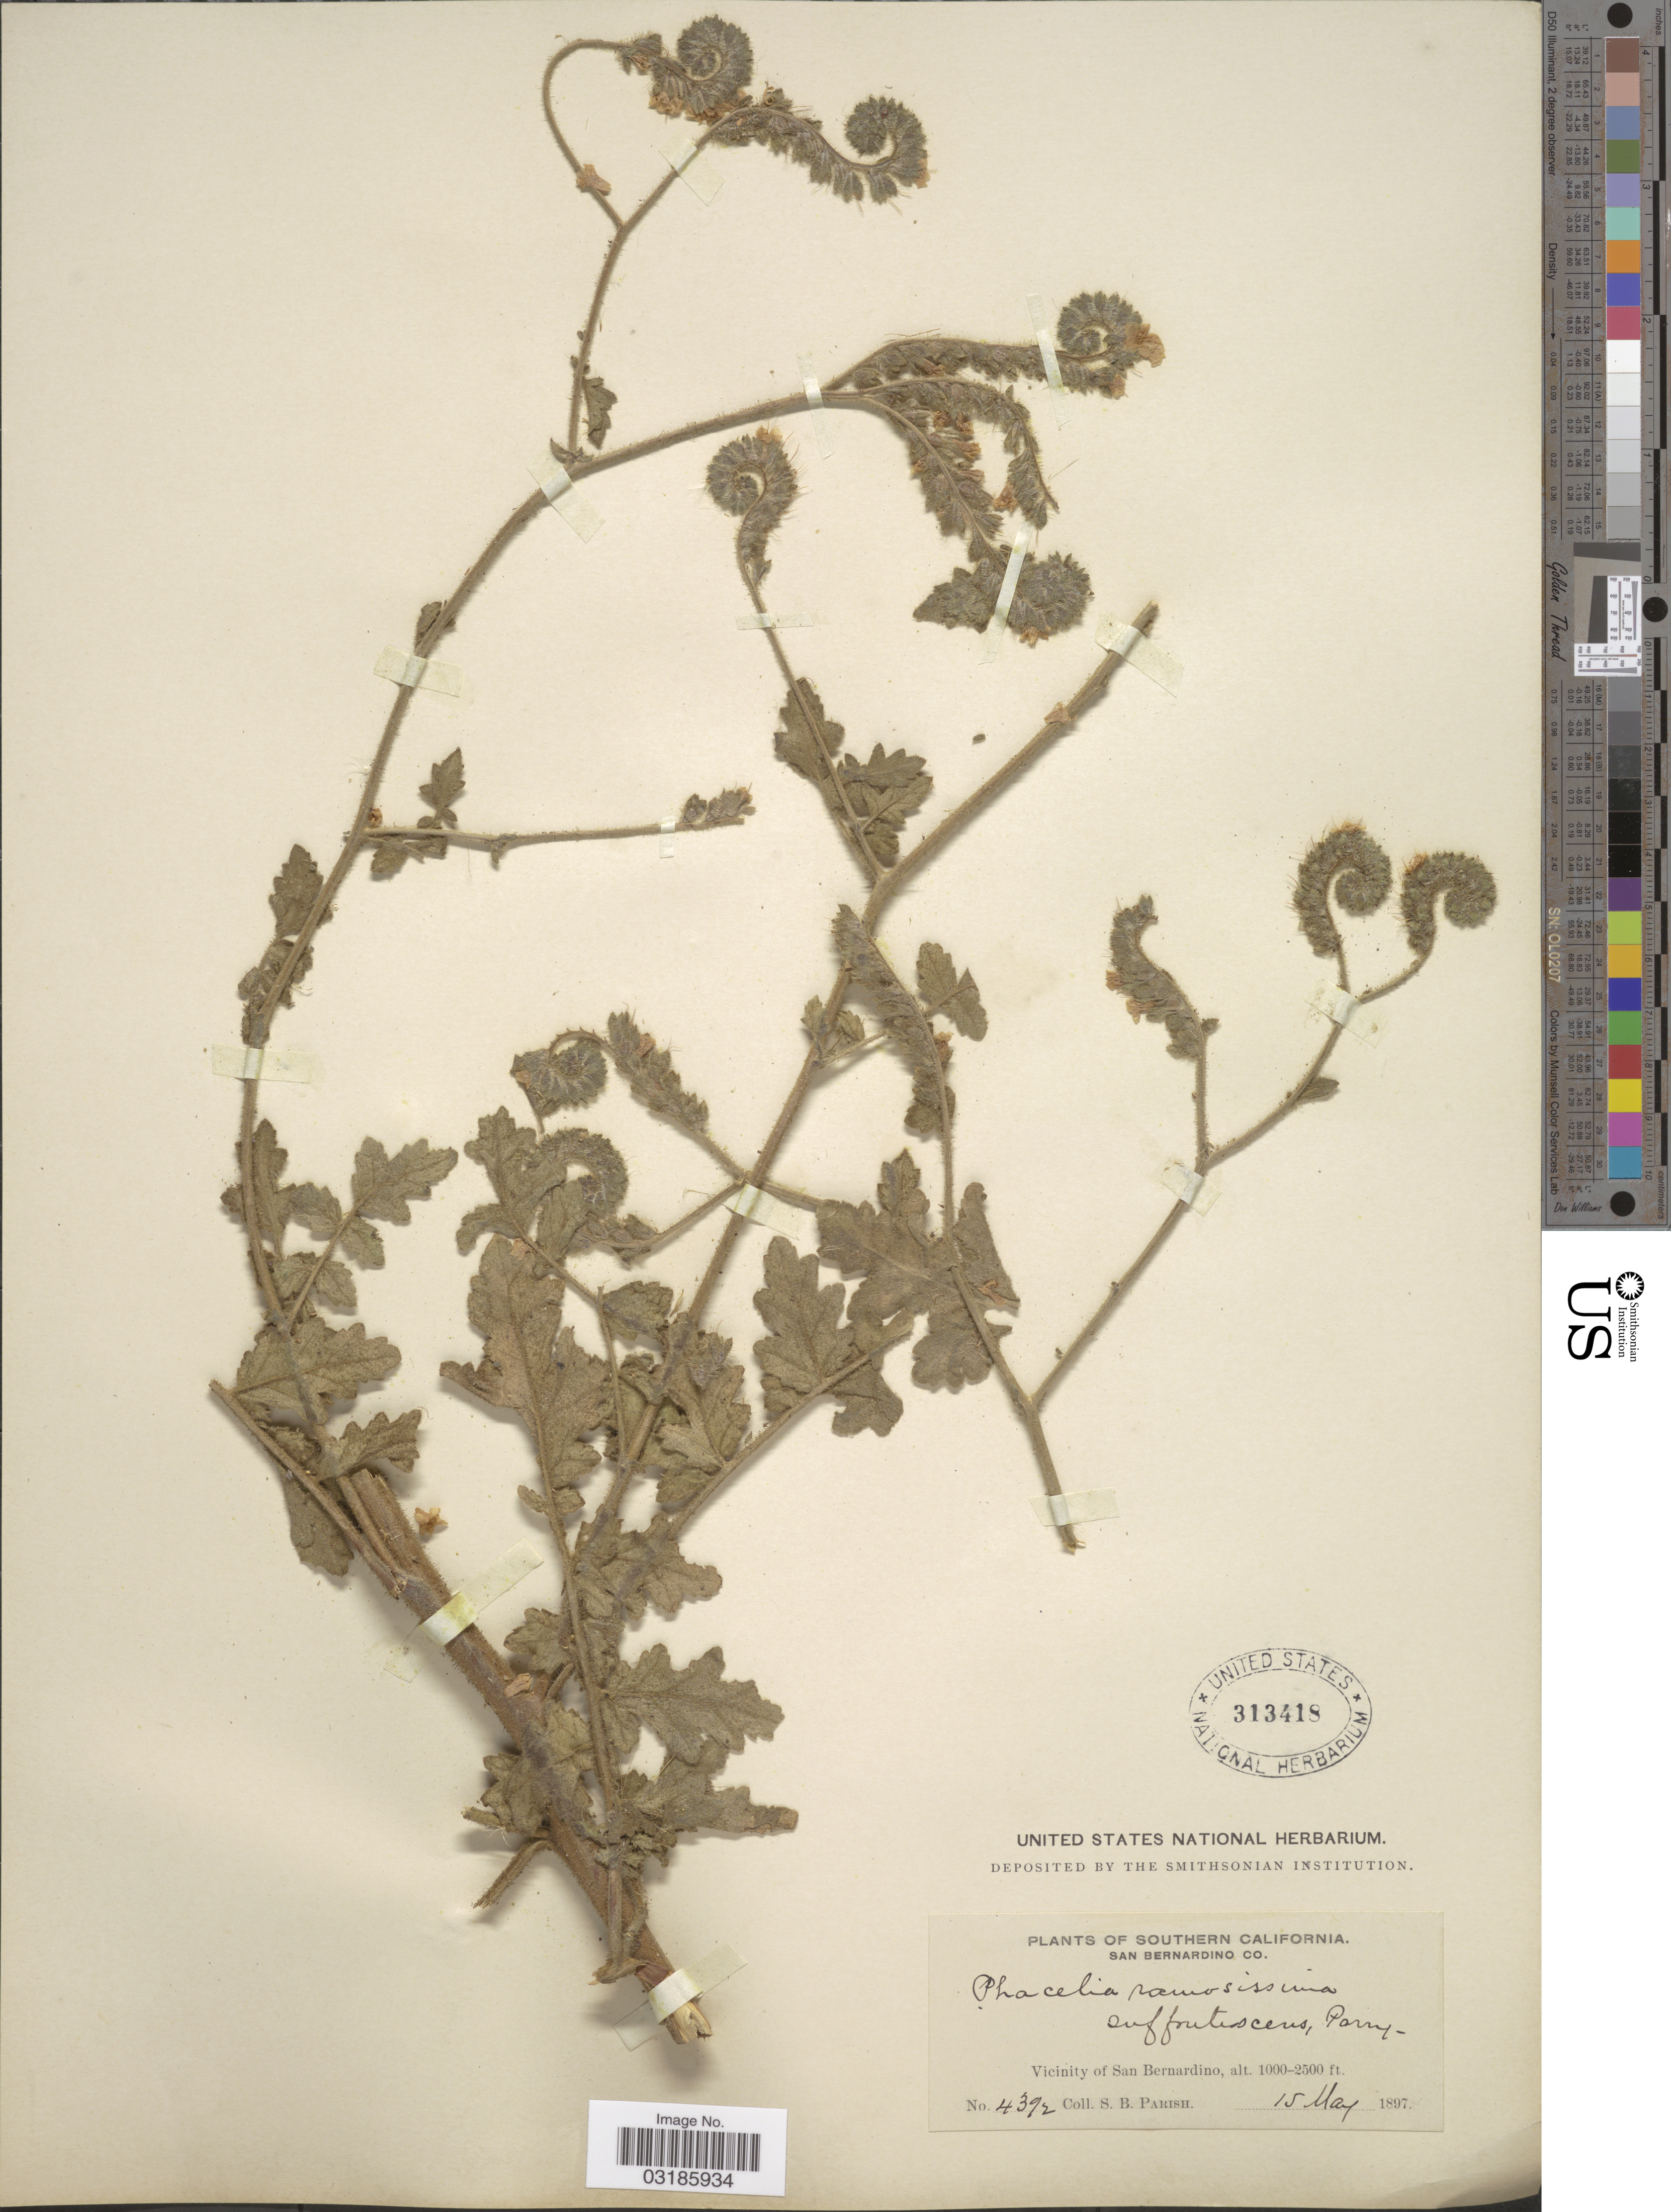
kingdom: Plantae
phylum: Tracheophyta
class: Magnoliopsida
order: Boraginales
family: Hydrophyllaceae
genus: Phacelia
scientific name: Phacelia ramosissima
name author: Douglas ex Lehm.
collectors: S. B. Parish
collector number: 4392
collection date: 1897-05-15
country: United States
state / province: California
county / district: San Bernardino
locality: Southern California. San Bernardino Co. Vicinity of San Bernardino.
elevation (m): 305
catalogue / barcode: US 313418